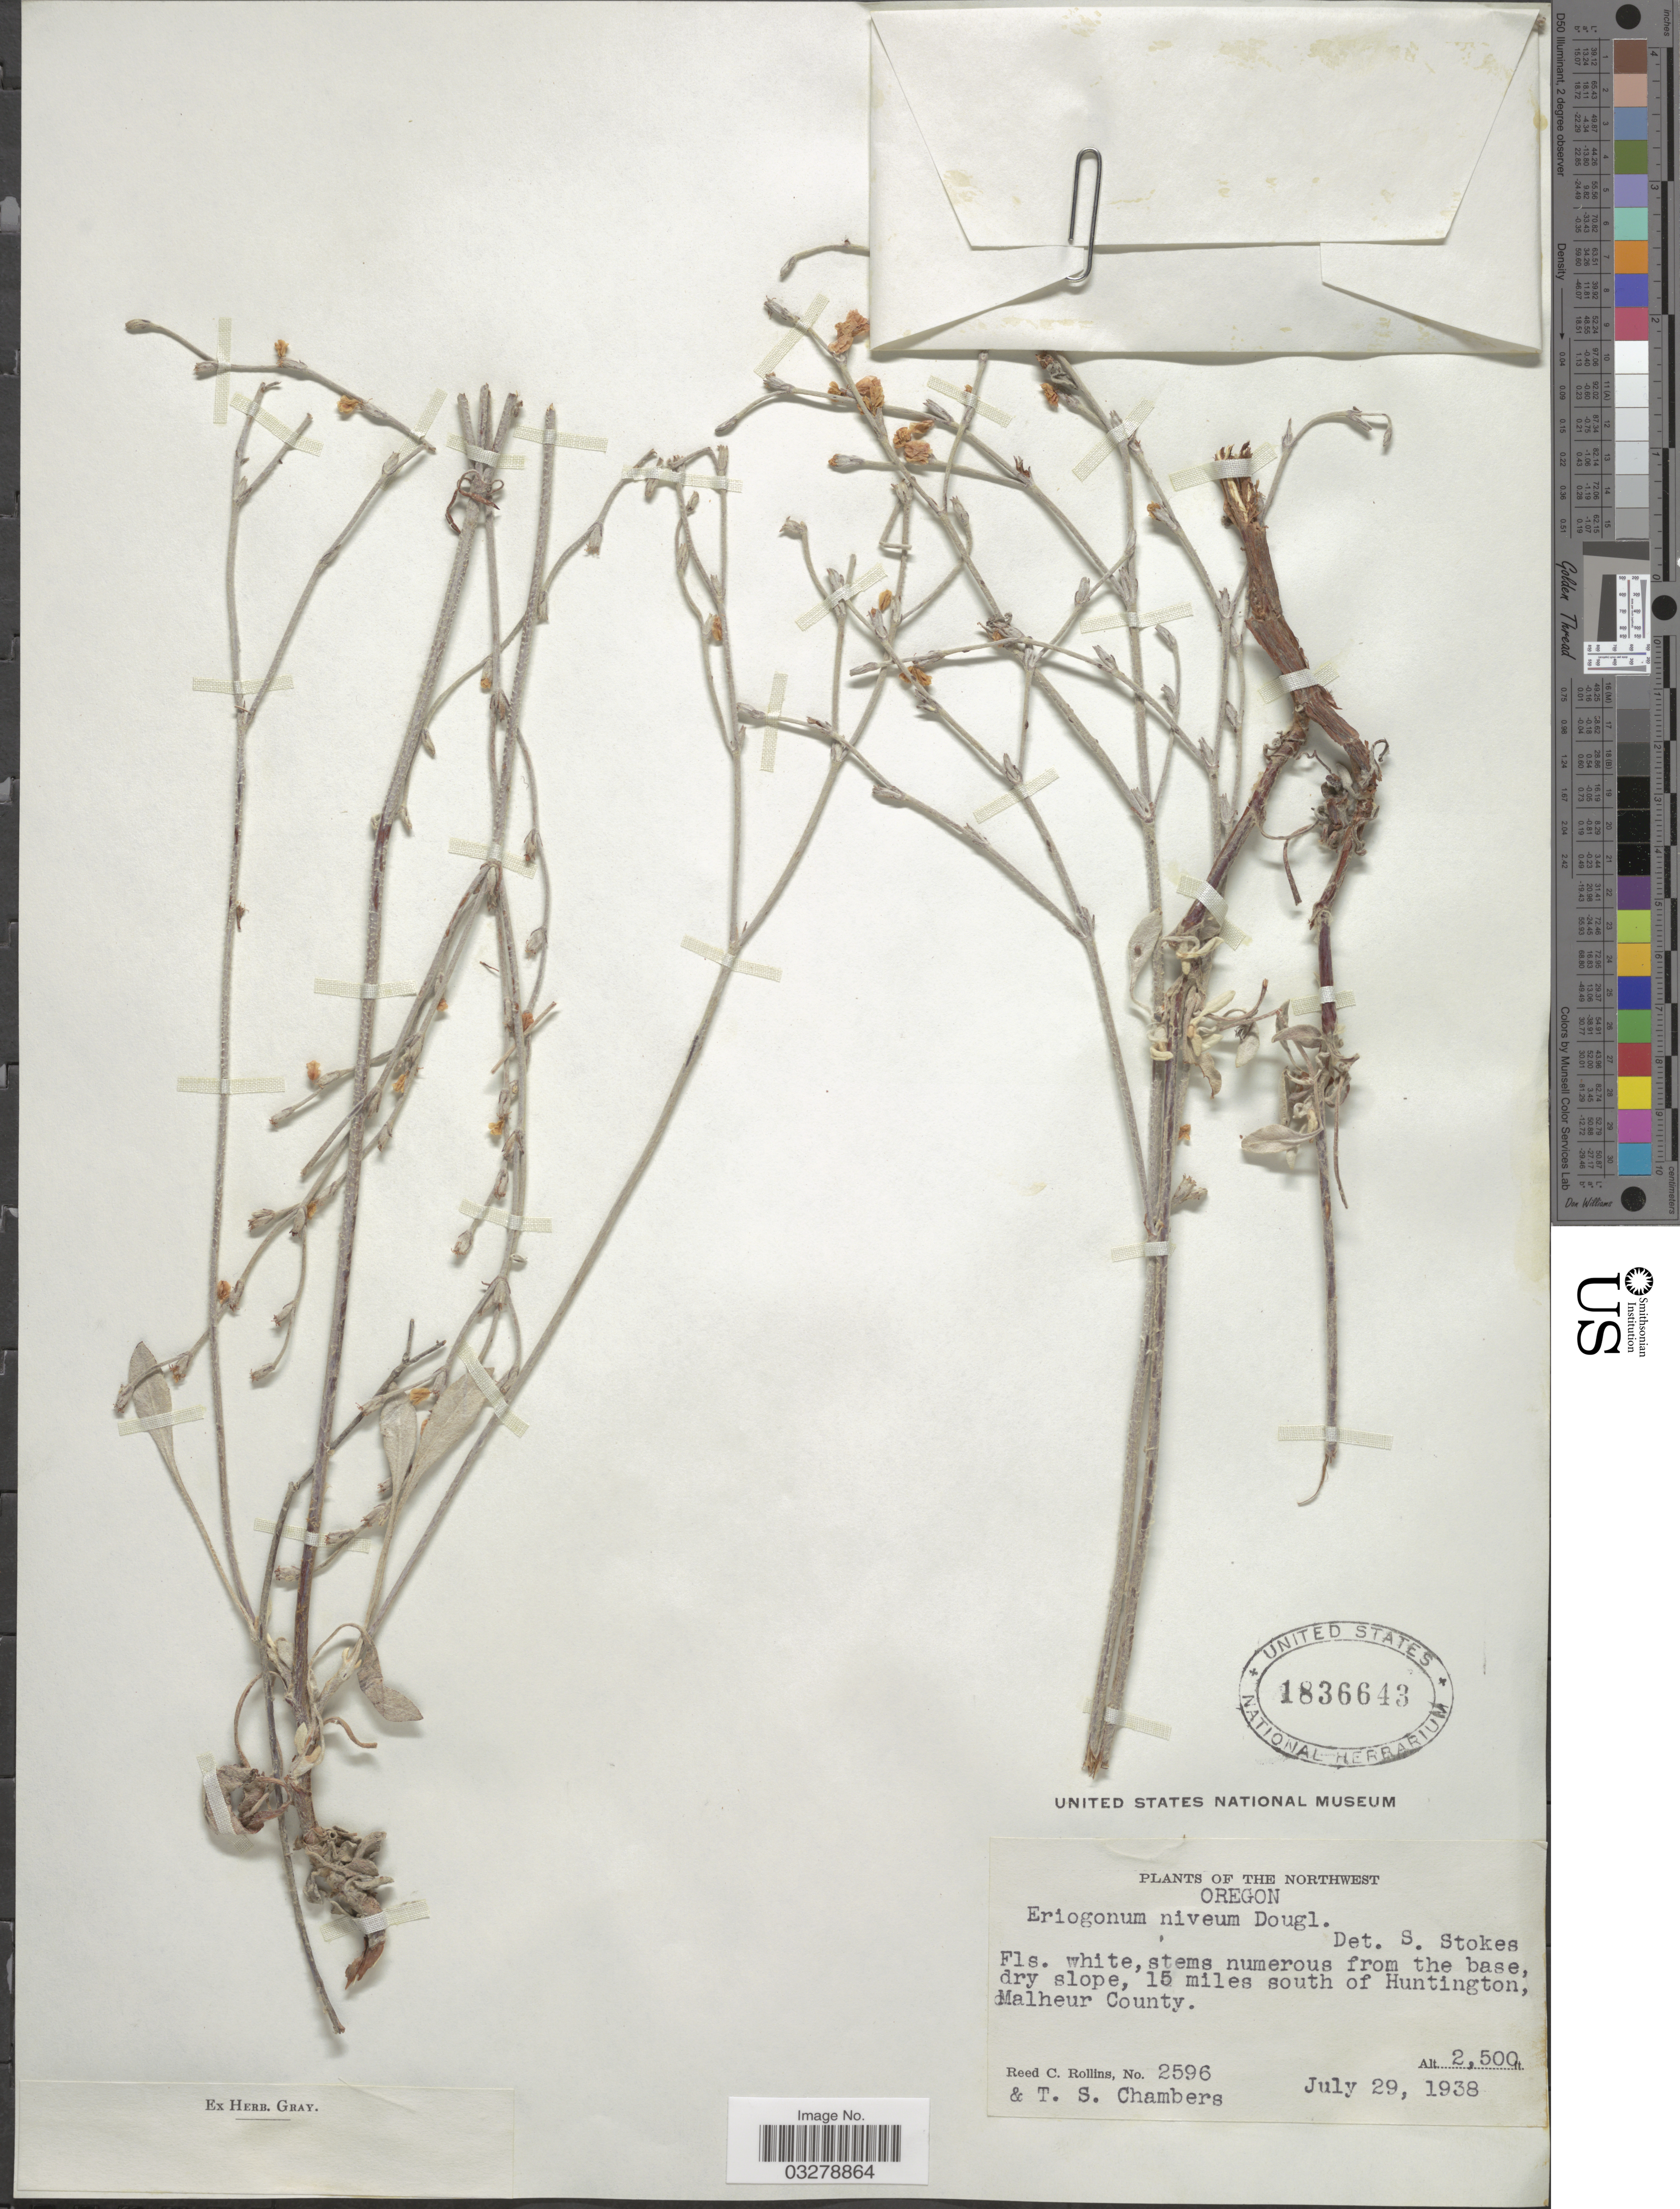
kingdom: Plantae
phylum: Tracheophyta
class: Magnoliopsida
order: Caryophyllales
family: Polygonaceae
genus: Eriogonum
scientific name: Eriogonum niverum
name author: Douglas ex Benth.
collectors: R. C. Rollins & T. Chambers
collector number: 2596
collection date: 1938-07-29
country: United States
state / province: Oregon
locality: The Northwest. 15 miles south of Huntington, Malheur County.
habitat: dry slope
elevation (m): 762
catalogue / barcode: US 1836643